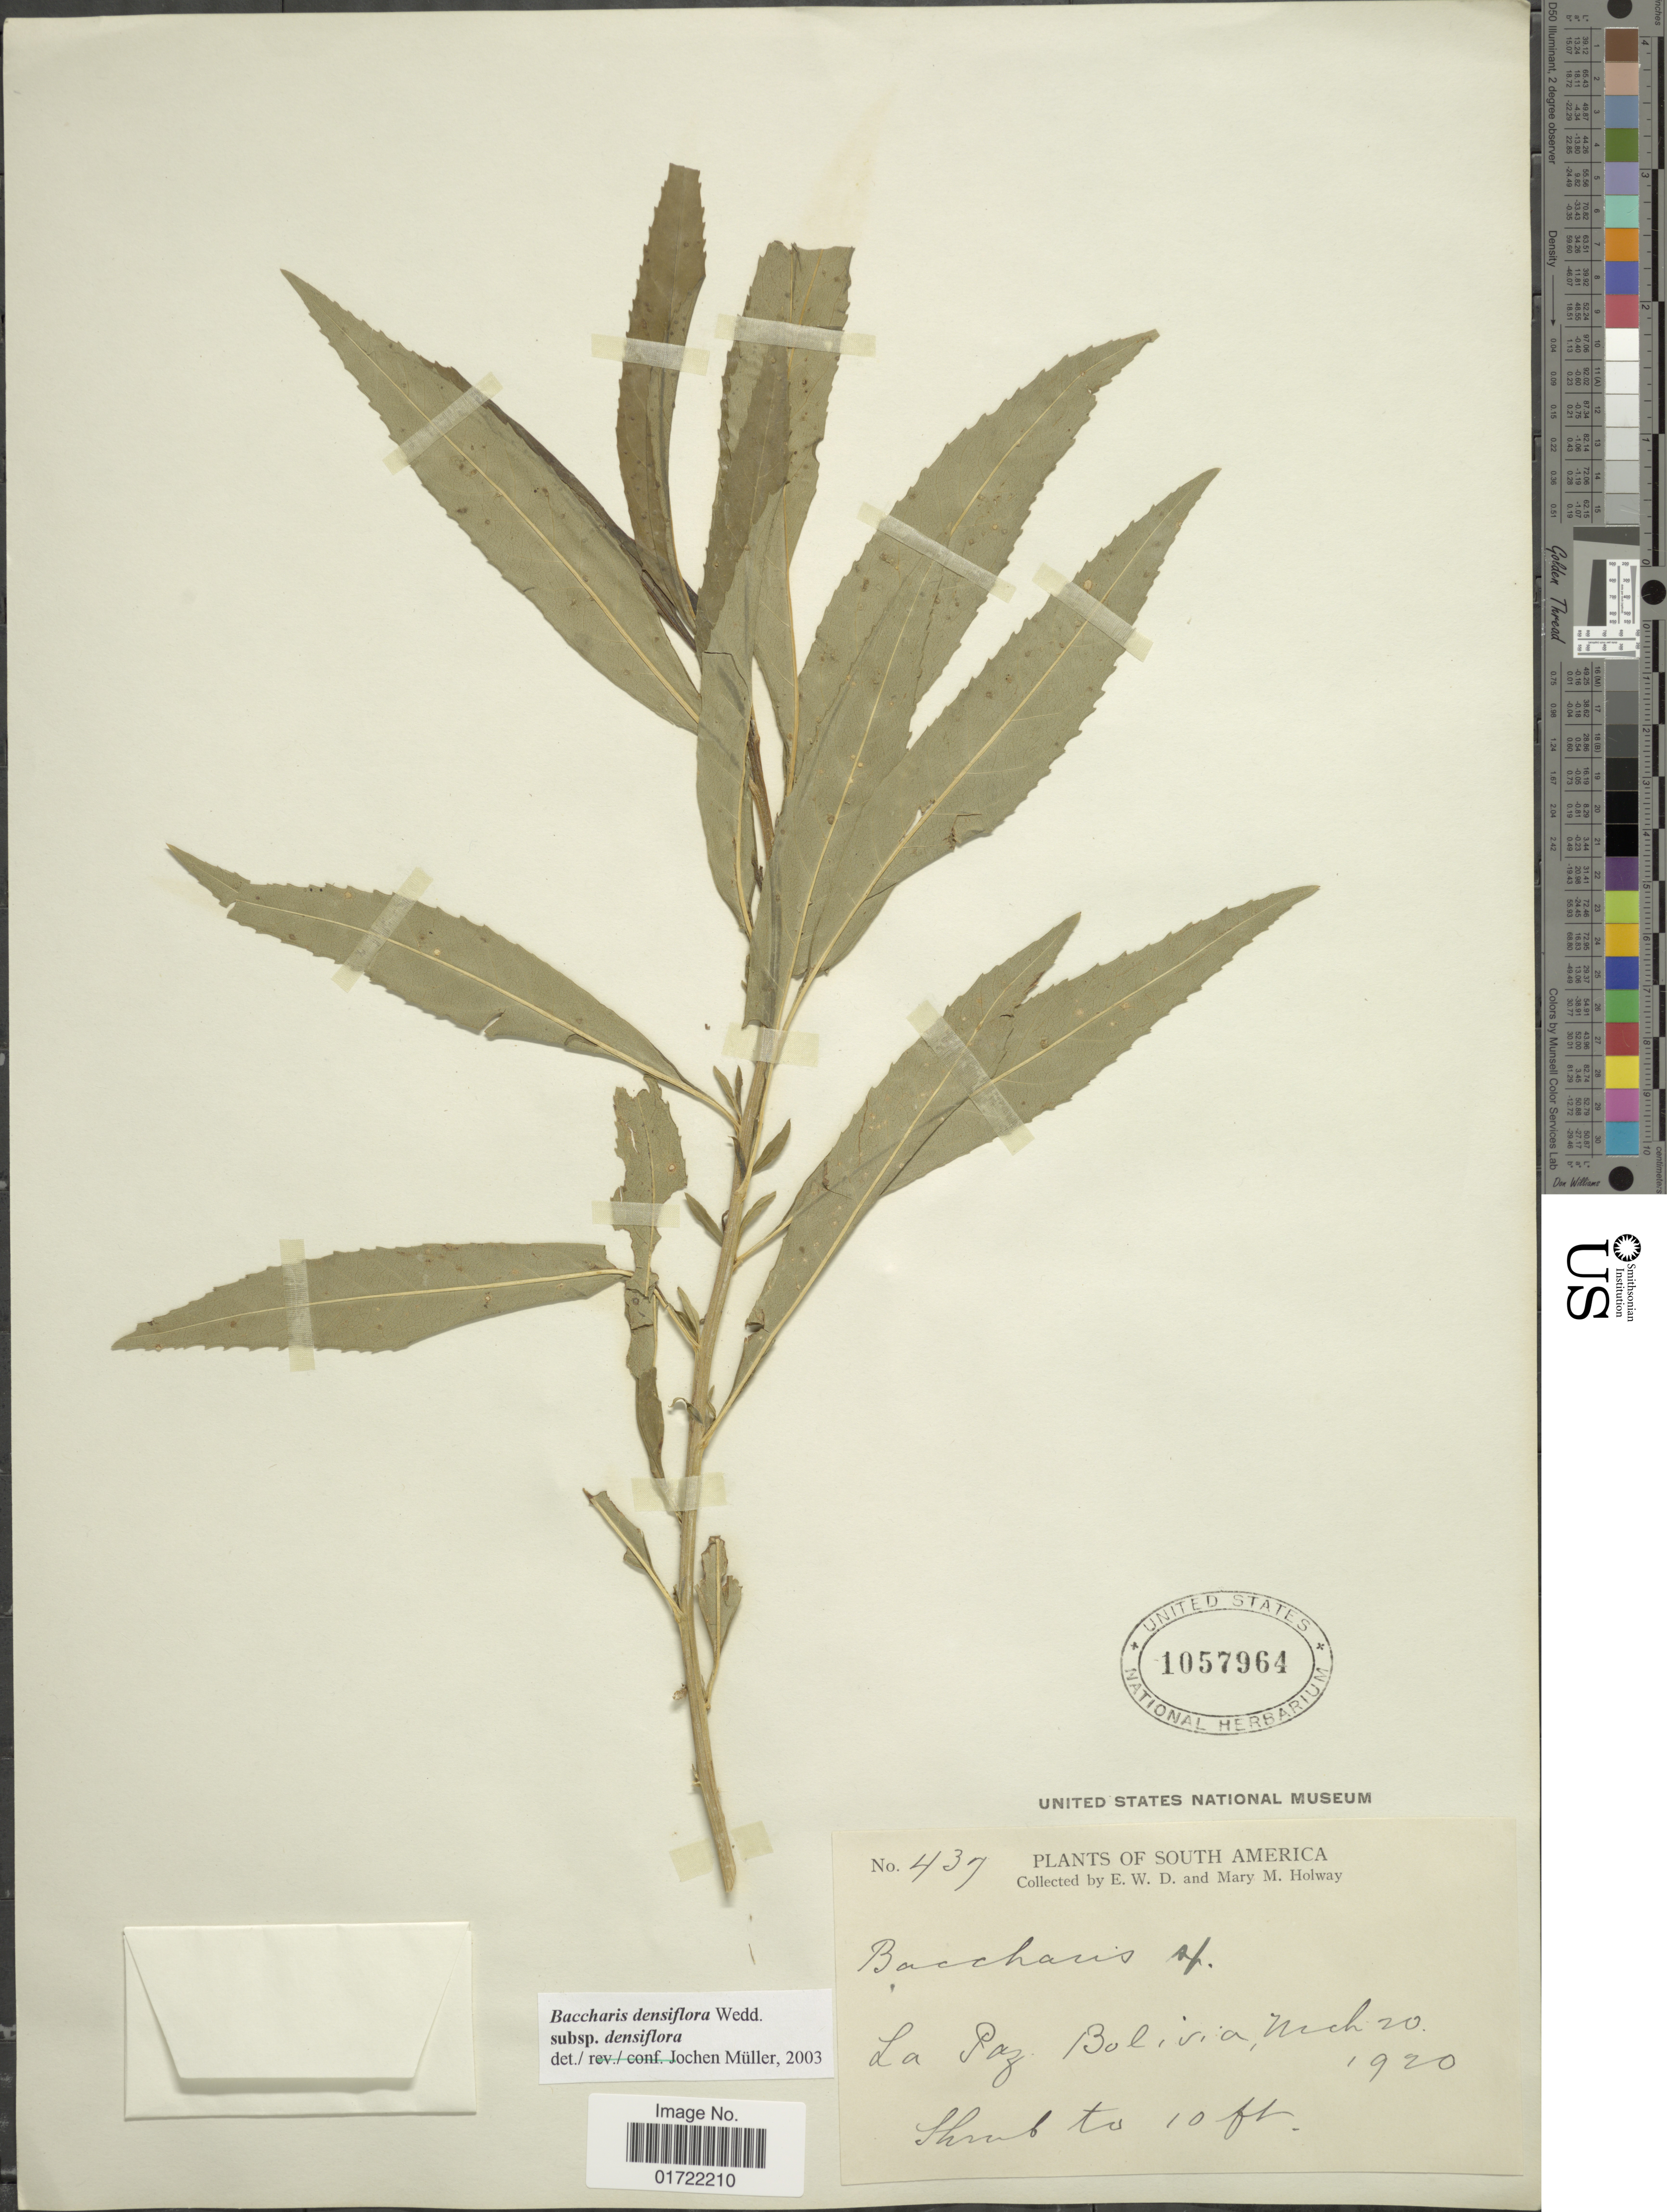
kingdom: Plantae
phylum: Tracheophyta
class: Magnoliopsida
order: Asterales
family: Asteraceae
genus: Baccharis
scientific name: Baccharis densifolia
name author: Rusby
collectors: E. W. D. Holway & M. M. Holway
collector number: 439*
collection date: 1920-03-20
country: Bolivia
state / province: La Paz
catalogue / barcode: US 1057964